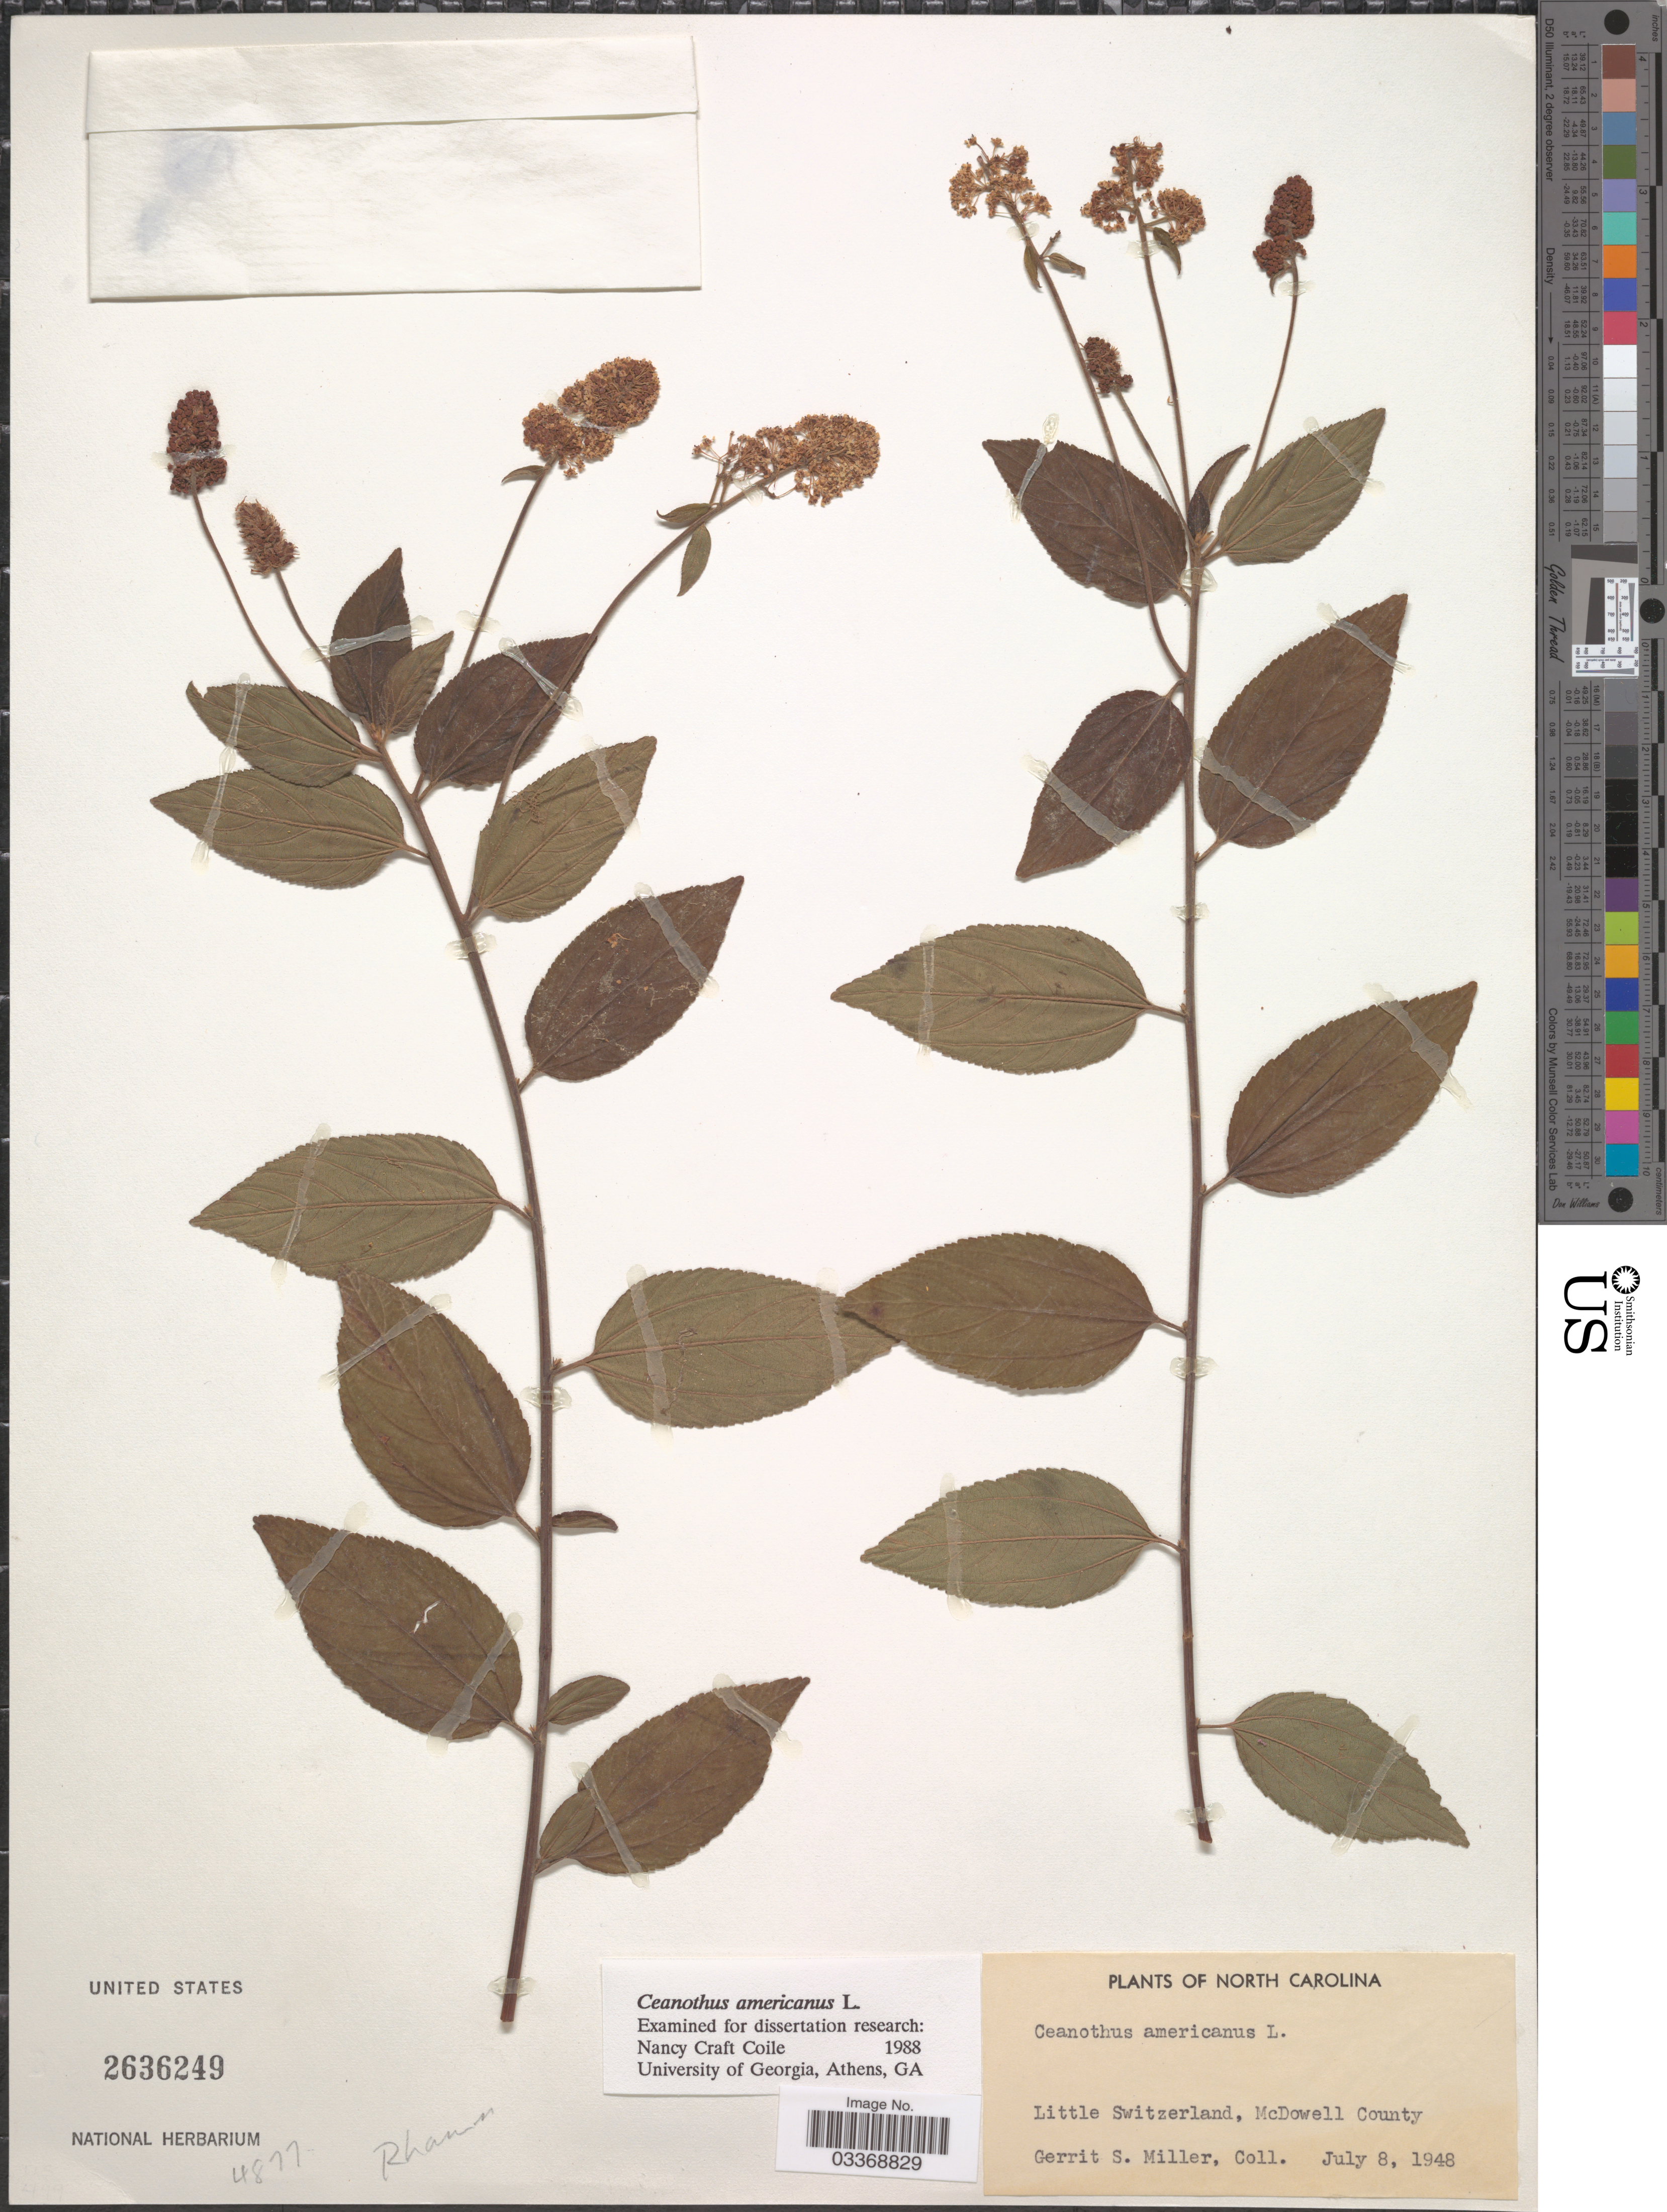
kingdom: Plantae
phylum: Tracheophyta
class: Magnoliopsida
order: Rosales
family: Rhamnaceae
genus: Ceanothus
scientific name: Ceanothus americanus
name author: L.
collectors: G. S. Miller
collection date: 1948-07-08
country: United States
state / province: North Carolina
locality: Little Switzerland, McDowell County.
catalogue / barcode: US 2636249